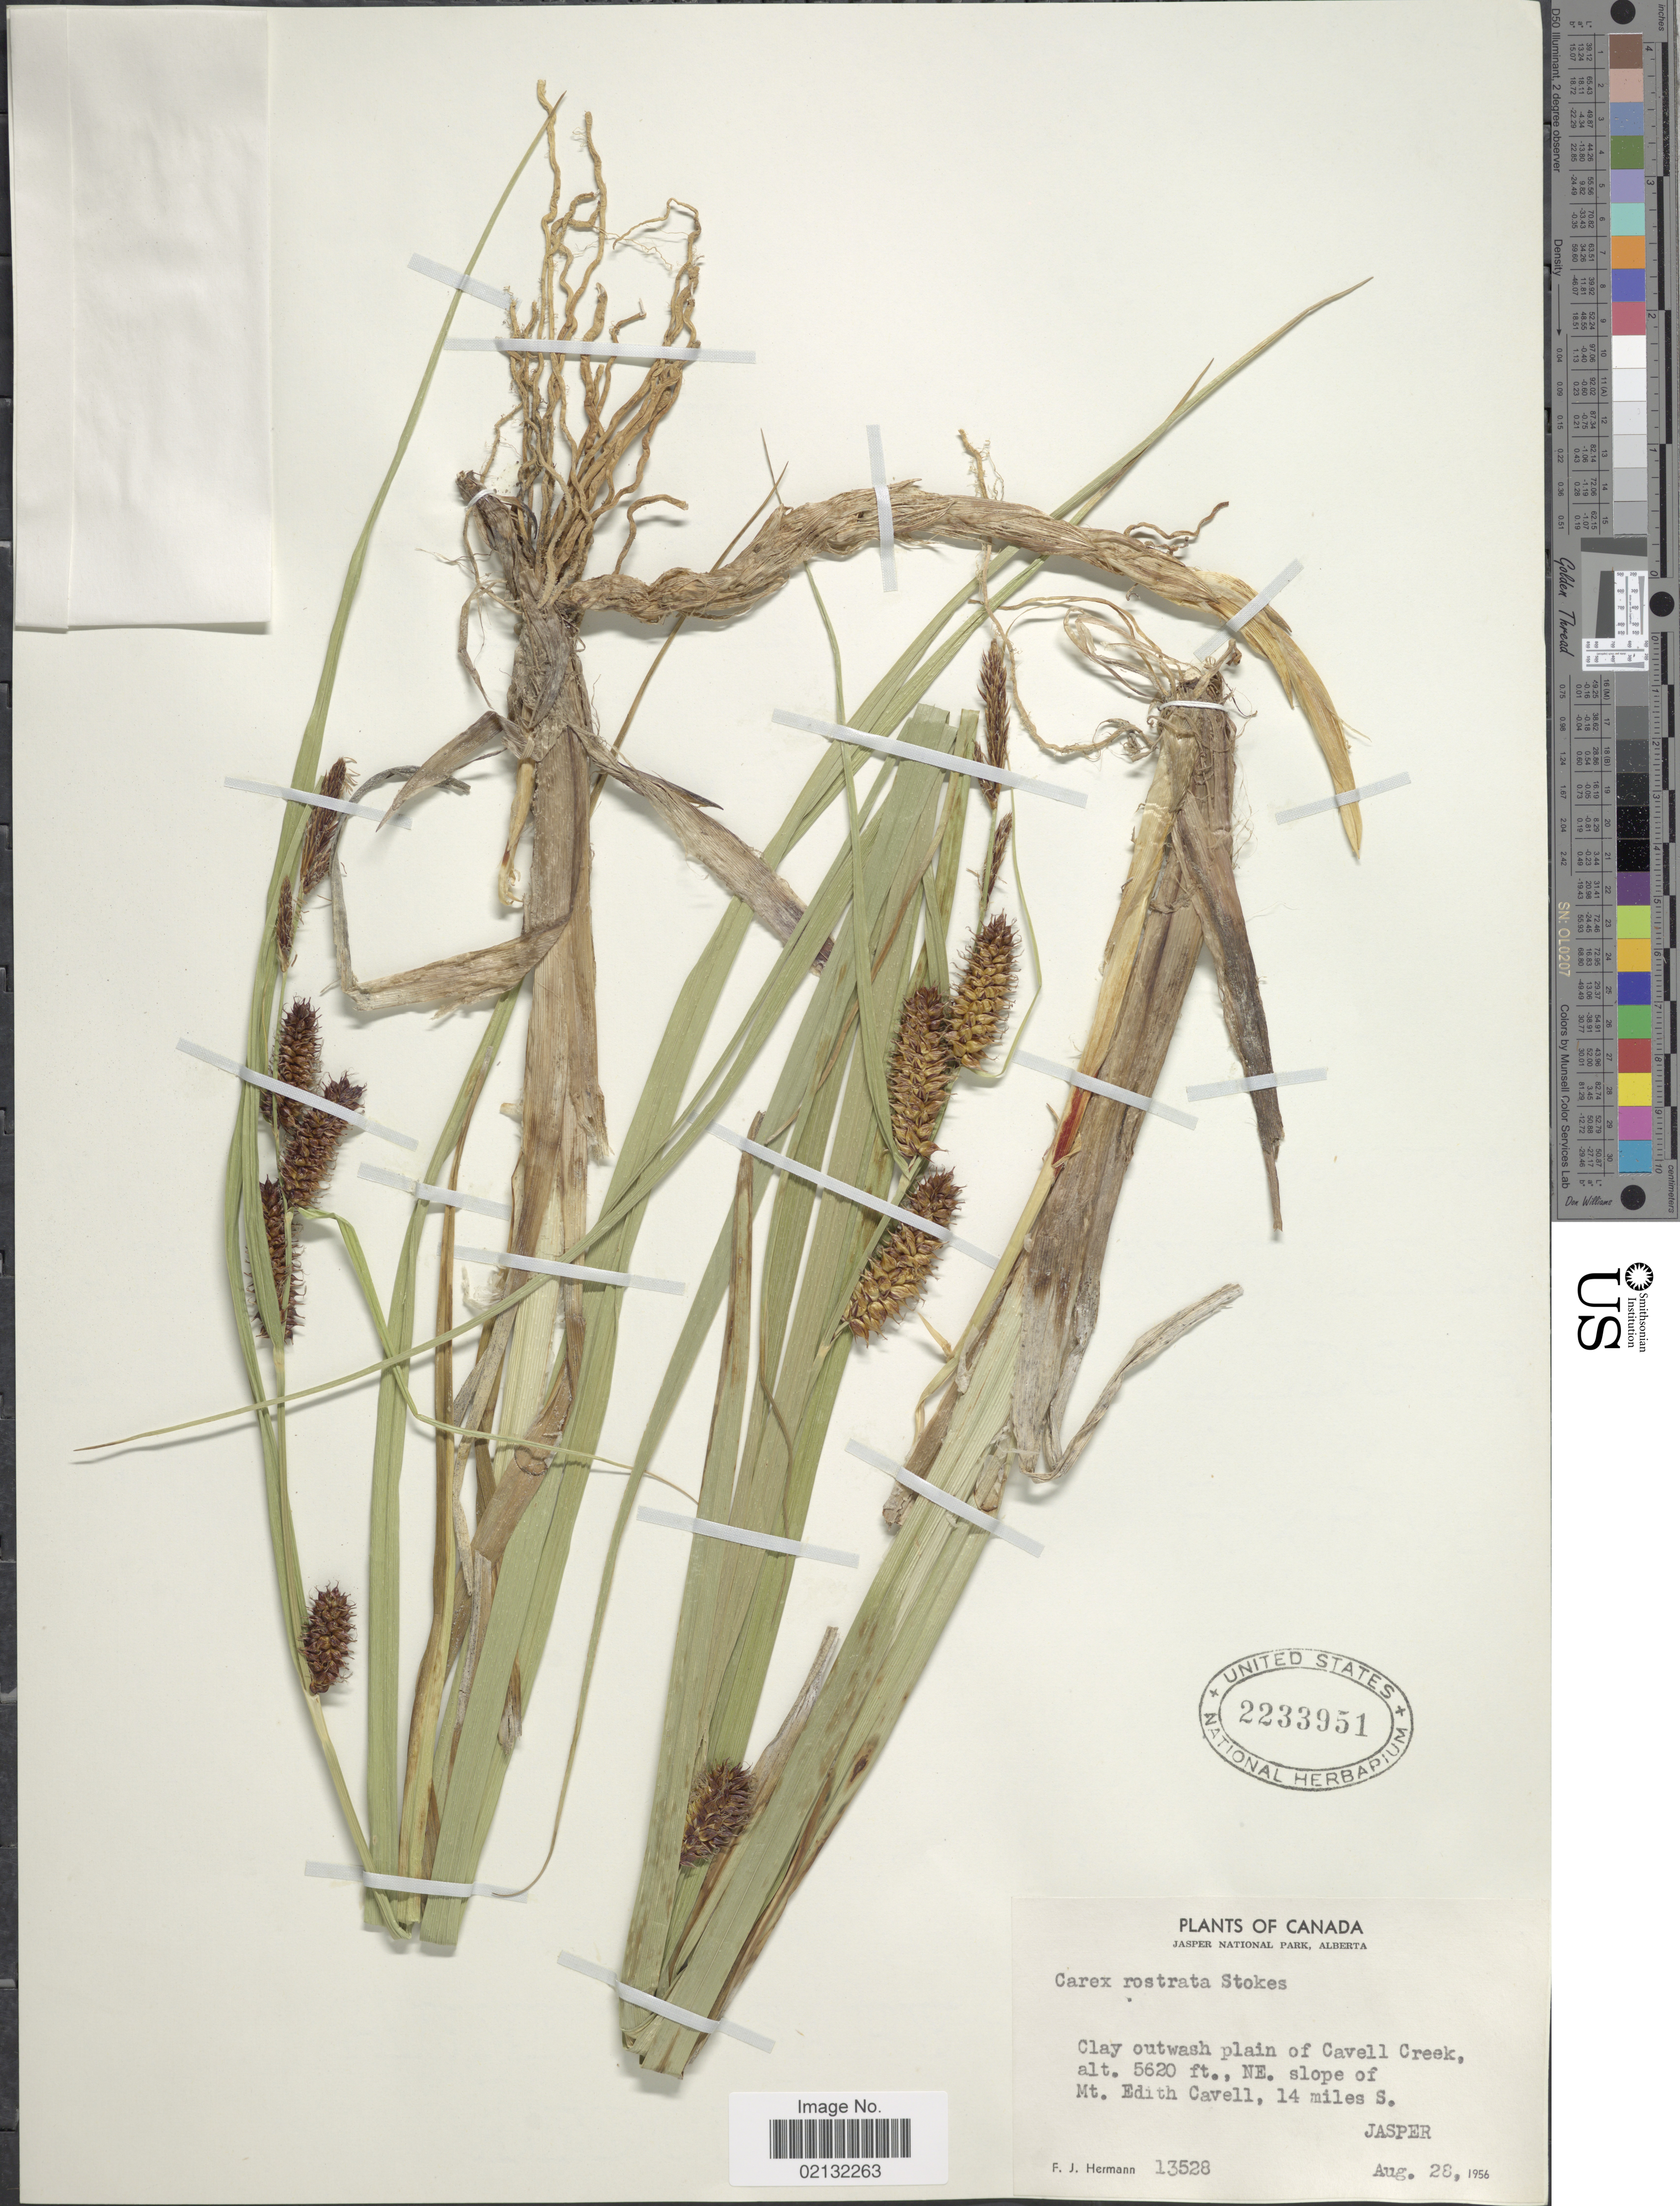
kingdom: Plantae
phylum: Tracheophyta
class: Liliopsida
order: Poales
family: Cyperaceae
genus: Carex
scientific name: Carex rostrata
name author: Stokes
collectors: F. J. Hermann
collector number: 13528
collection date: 1956-08-26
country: Canada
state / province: Alberta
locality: Jasper National Park, Clay outwash plain of Cavell Creek, NE. slope of Mt. Edith Cavell, 14 miles S. Jasper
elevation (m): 1713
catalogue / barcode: US 2233951